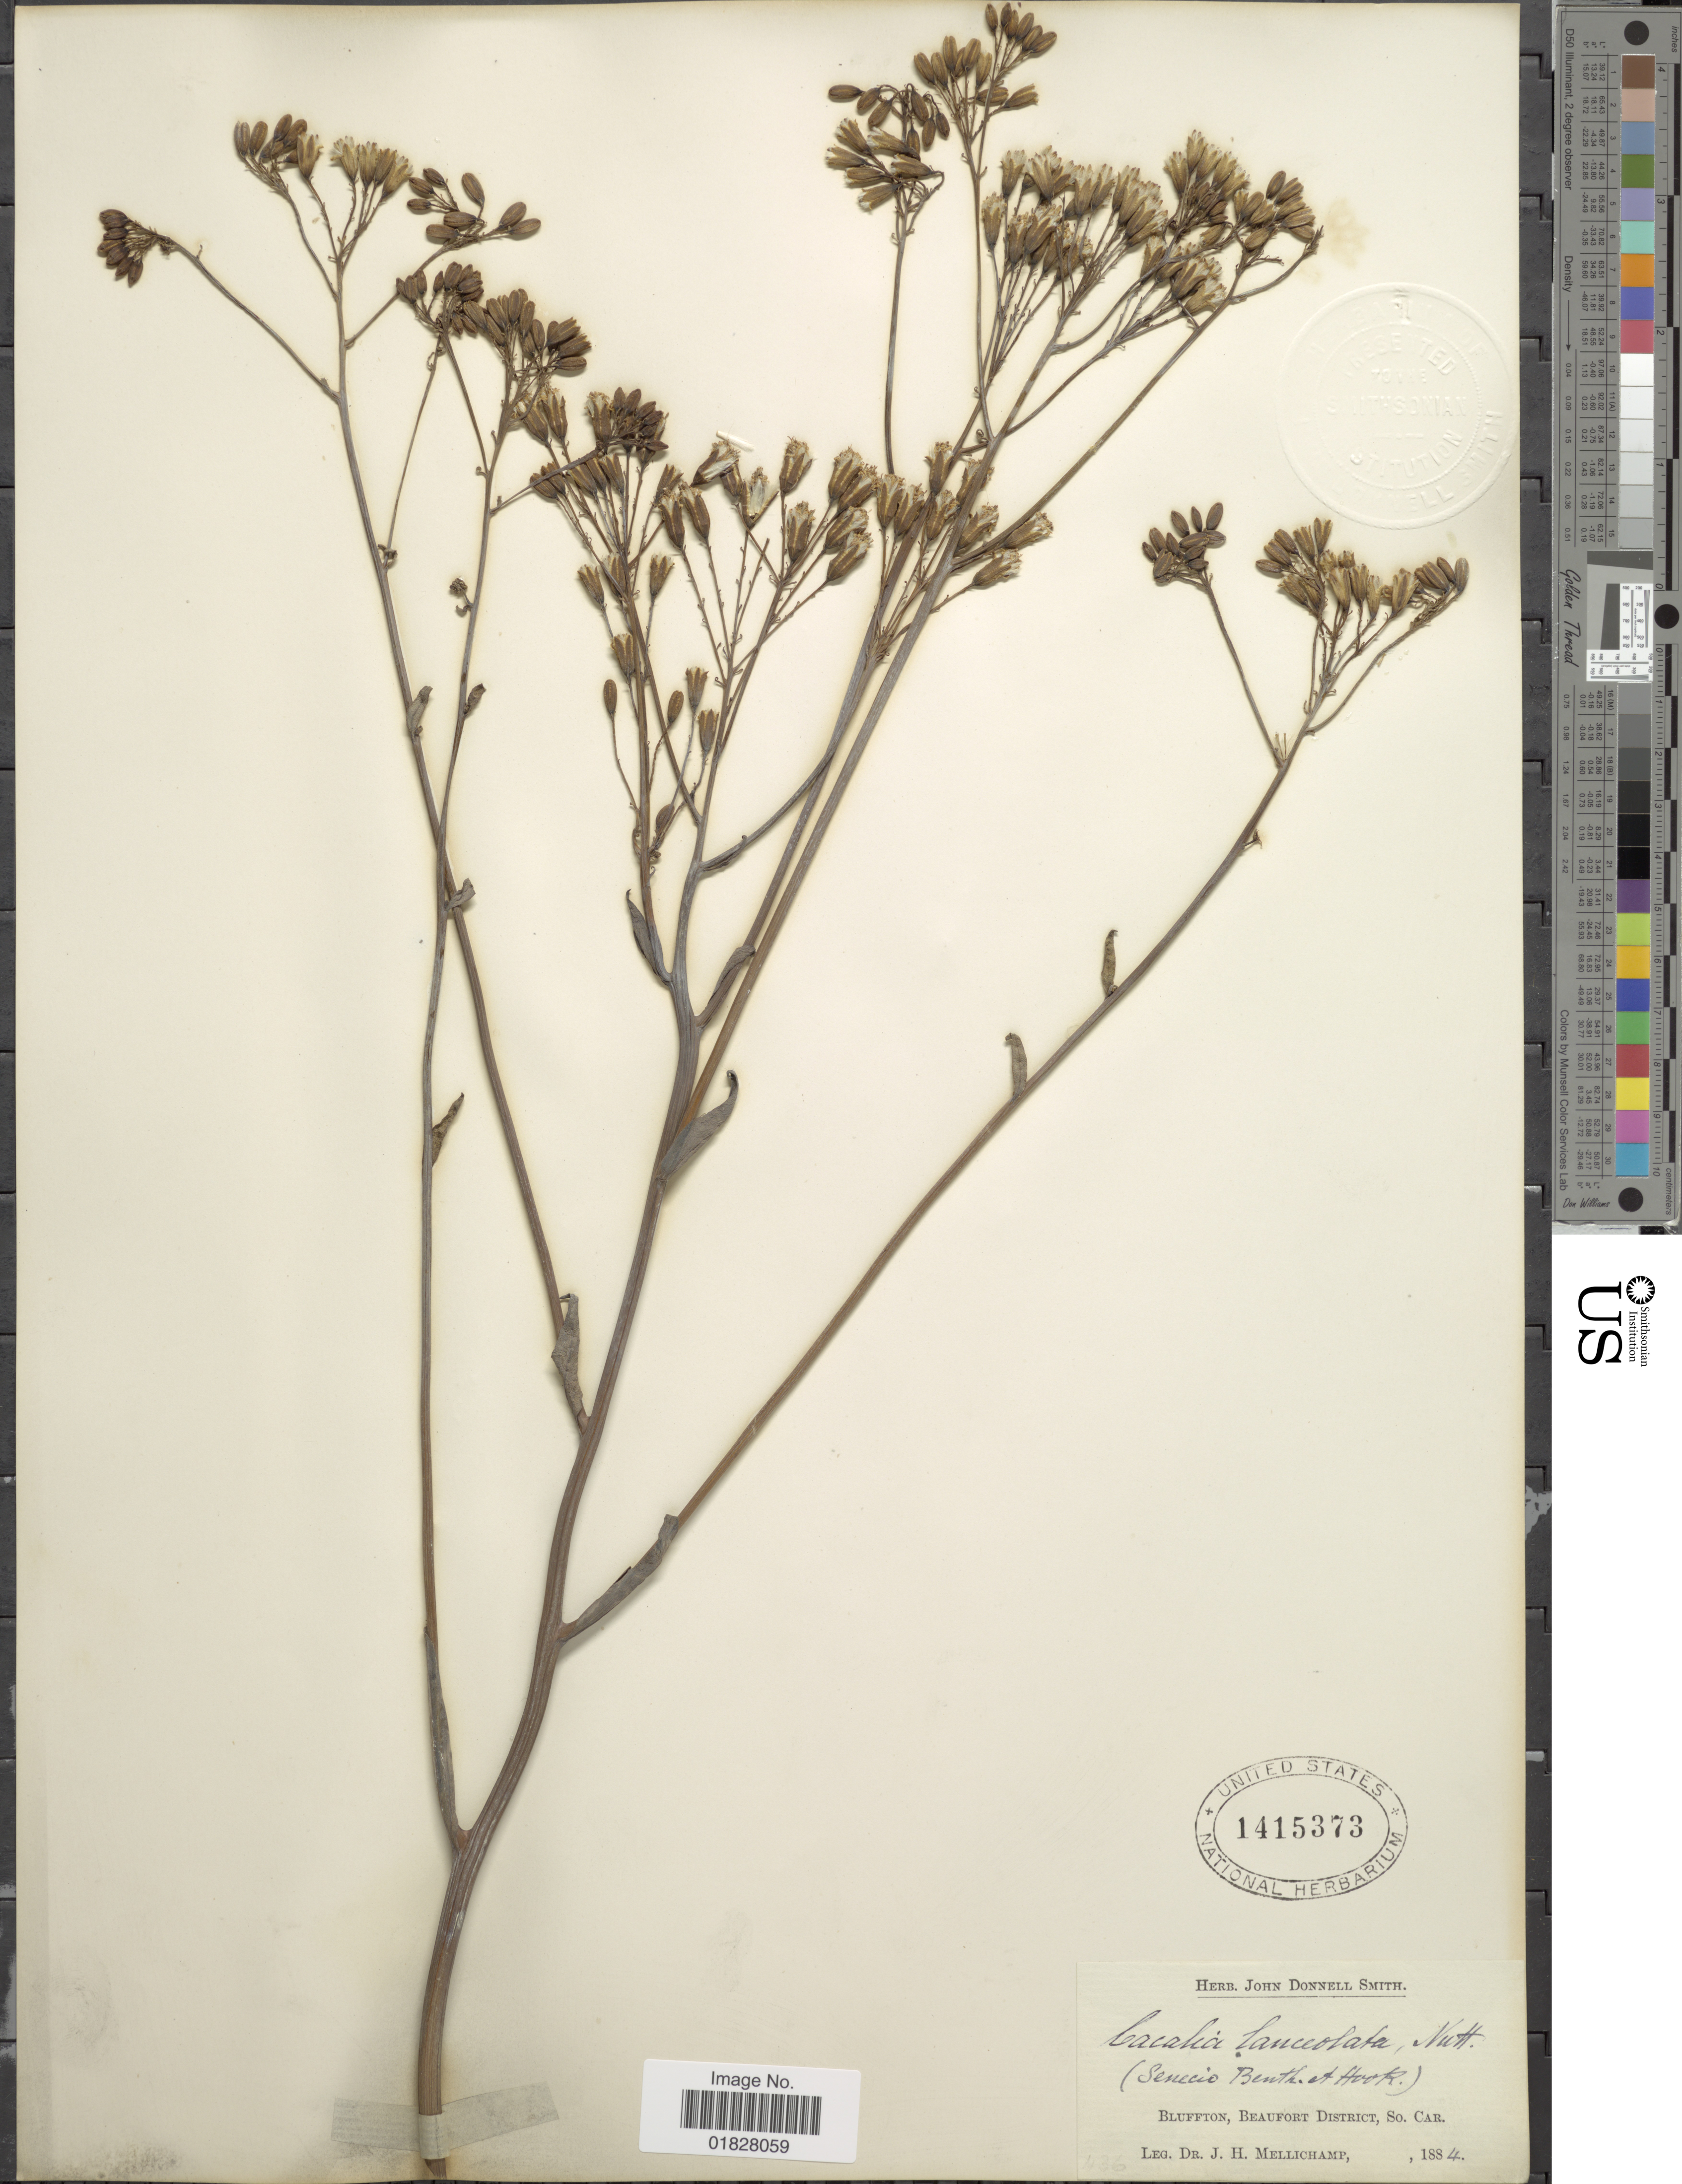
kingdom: Plantae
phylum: Tracheophyta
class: Magnoliopsida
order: Asterales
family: Asteraceae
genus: Arnoglossum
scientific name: Arnoglossum ovatum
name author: (Walter) H. Rob.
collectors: J. H. Mellichamp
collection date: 1884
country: United States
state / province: South Carolina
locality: Bluffton, Beaufort District, So. Car.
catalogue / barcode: US 1415373